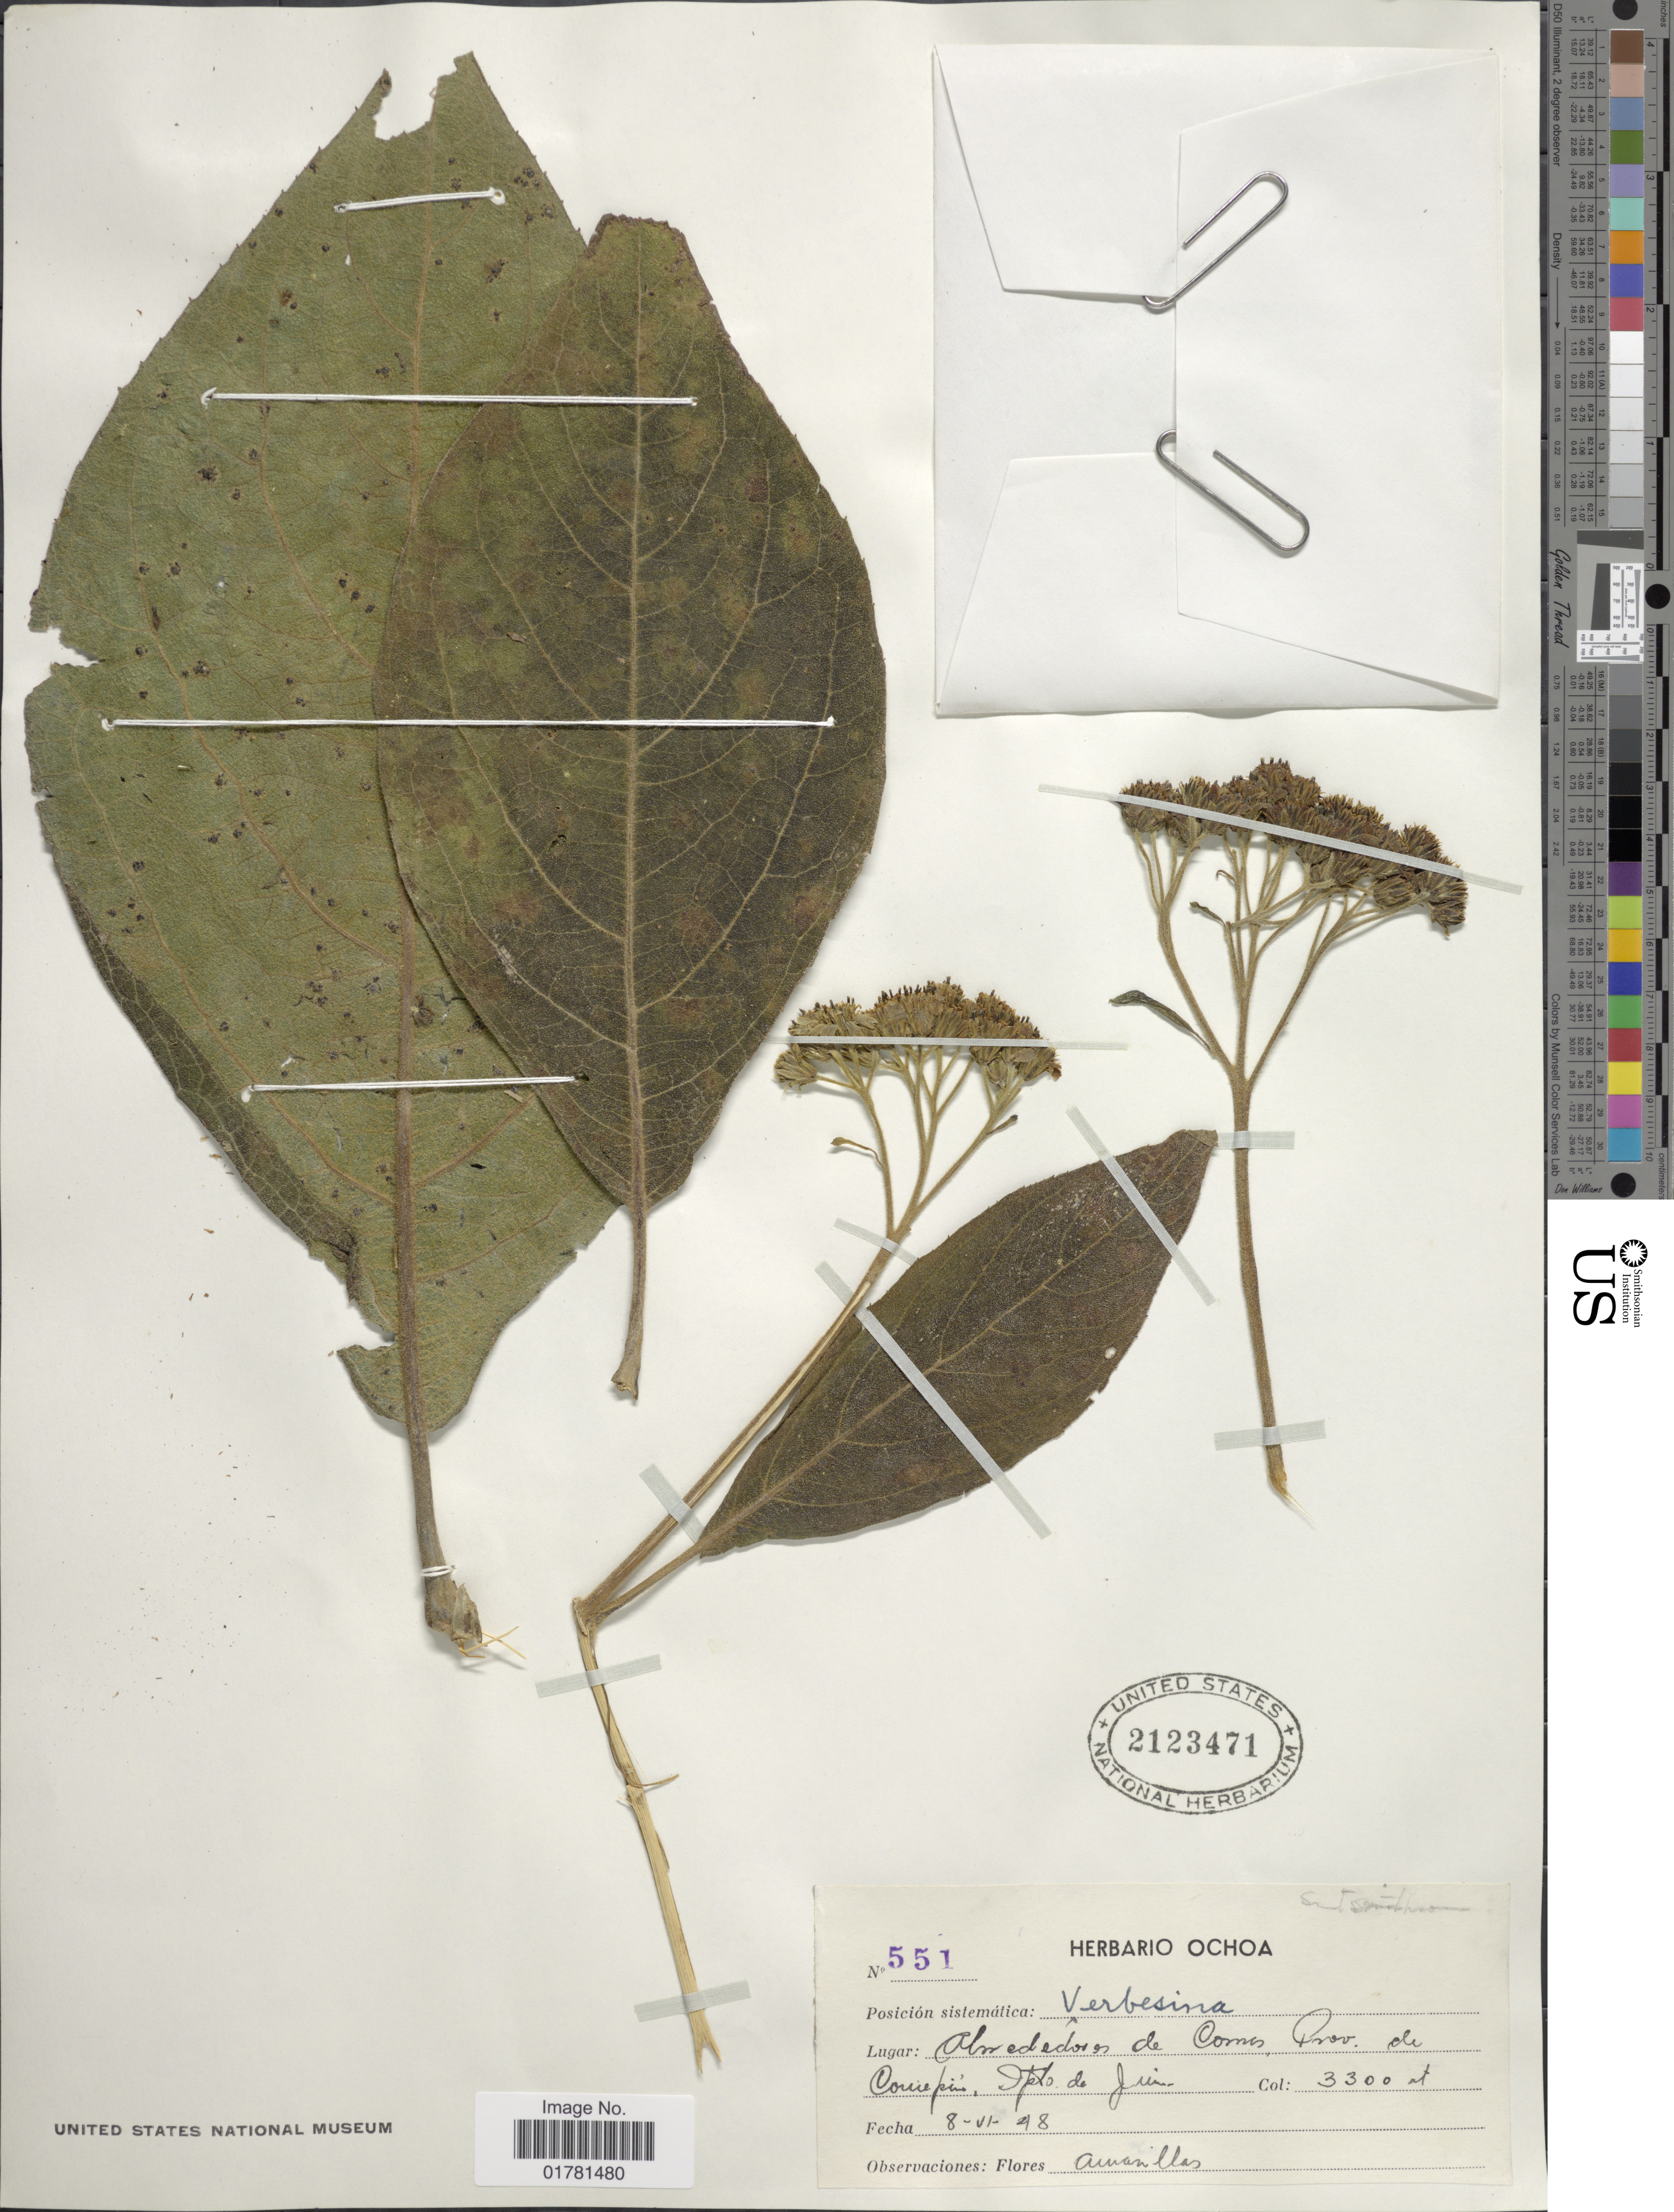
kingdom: Plantae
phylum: Tracheophyta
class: Magnoliopsida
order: Asterales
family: Asteraceae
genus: Verbesina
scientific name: Verbesina sp.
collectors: ex herb. Ochoa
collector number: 551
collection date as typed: Transcribed d/m/y: 8/6/98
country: Peru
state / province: Junín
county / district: Concepción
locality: Alrededores de Comas.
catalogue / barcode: US 2123471